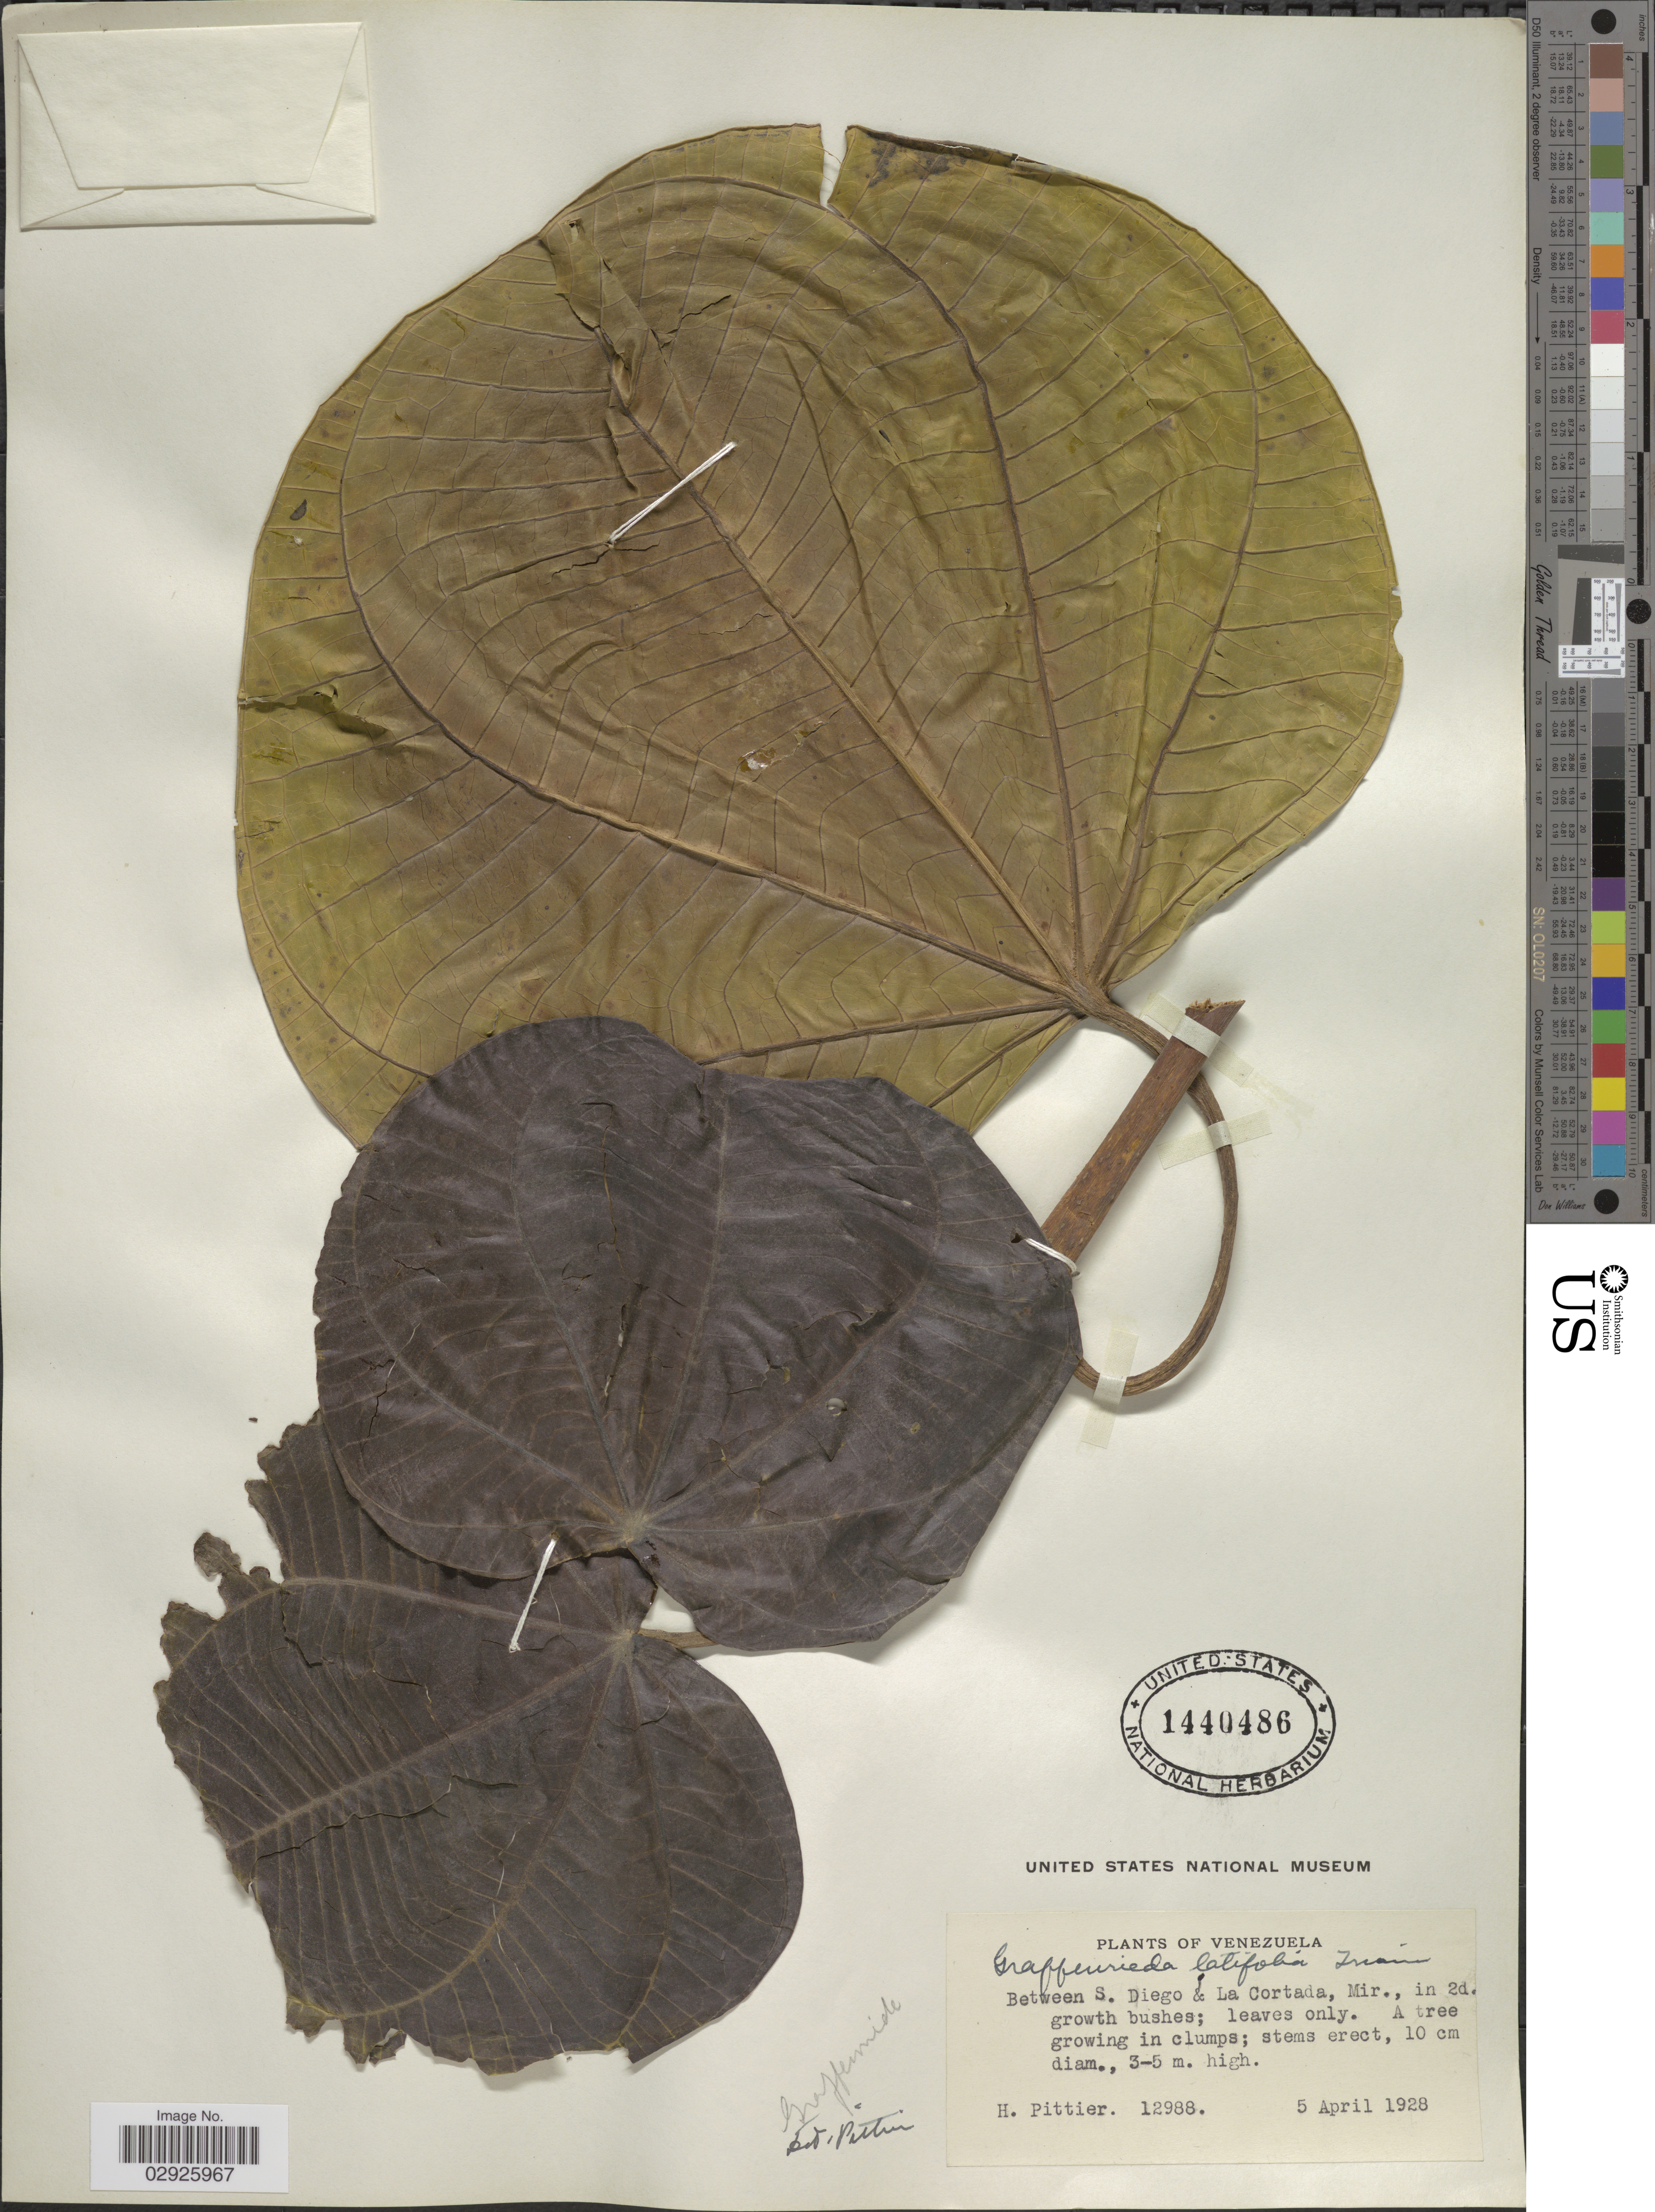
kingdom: Plantae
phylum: Tracheophyta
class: Magnoliopsida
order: Myrtales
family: Melastomataceae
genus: Graffenrieda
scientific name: Graffenrieda latifolia subsp. latifolia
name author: (Naudin) Triana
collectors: H. F. Pittier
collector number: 12988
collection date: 1928-04-05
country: Venezuela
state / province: Miranda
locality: Between S. Diego & La Cortada, Mir.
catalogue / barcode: US 1440486